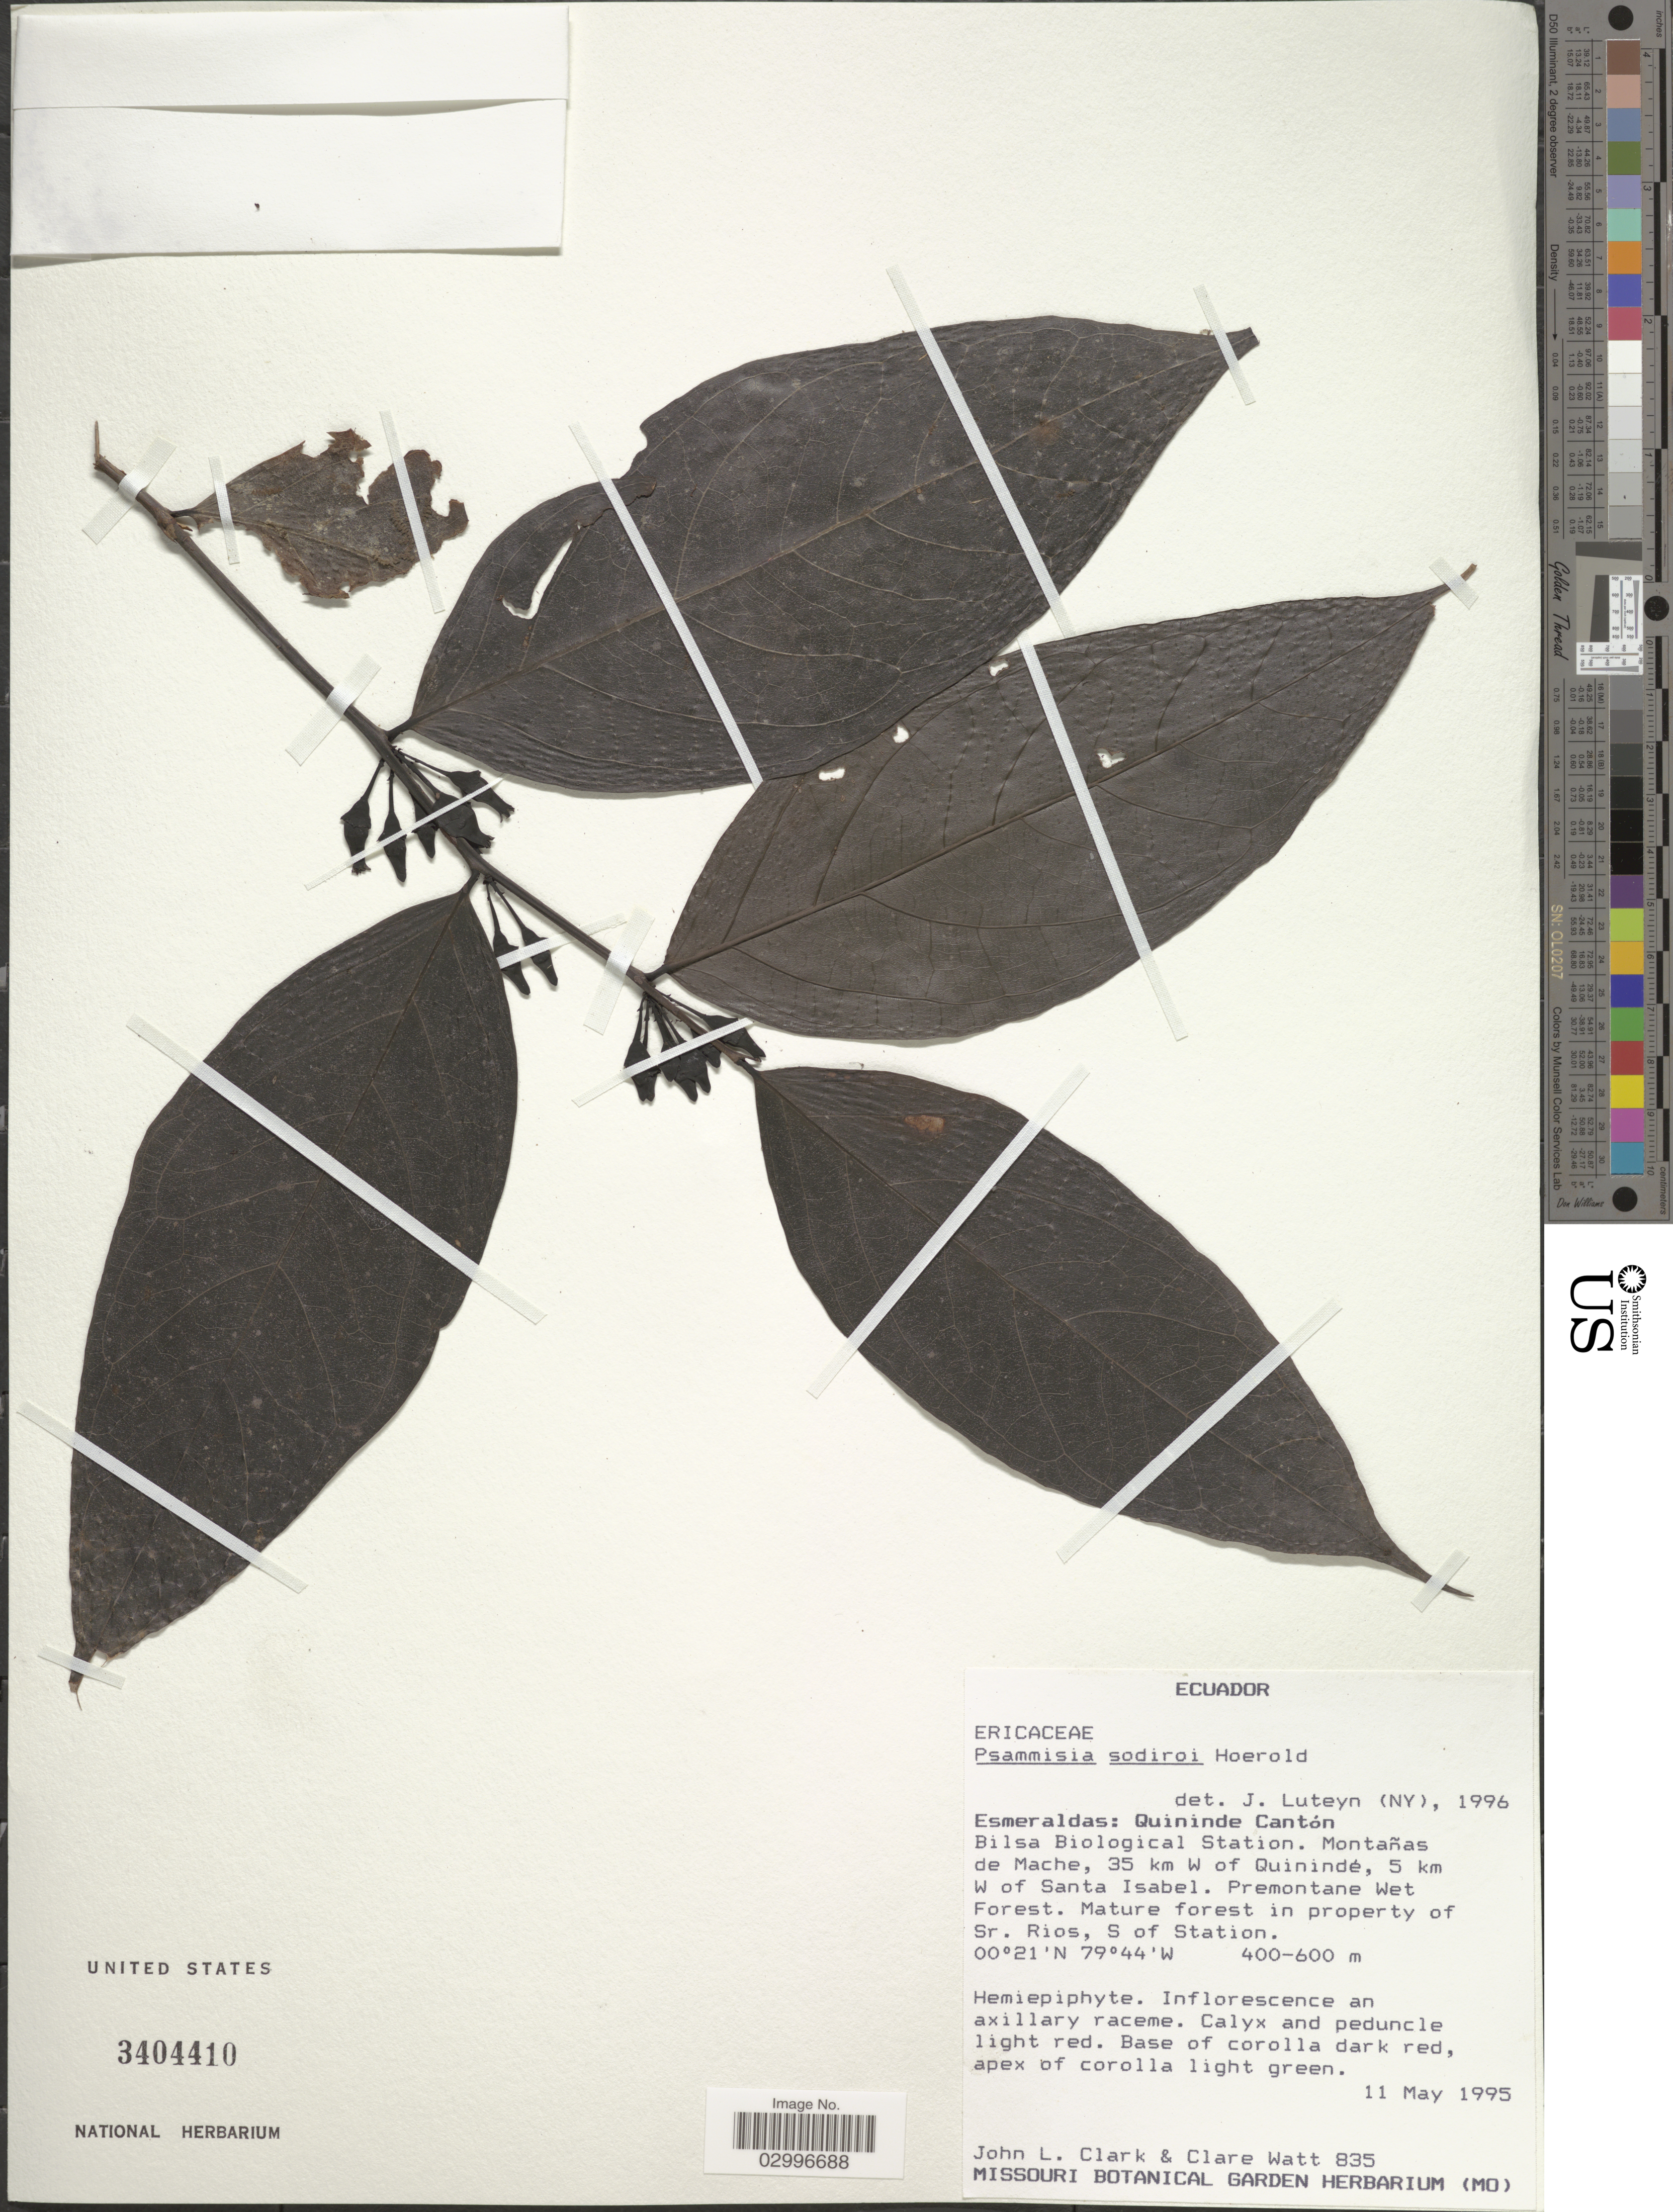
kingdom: Plantae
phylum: Tracheophyta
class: Magnoliopsida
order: Ericales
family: Ericaceae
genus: Psammisia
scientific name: Psammisia sodiroi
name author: Hoerold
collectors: J. L. Clark & C. Watt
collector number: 835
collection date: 1995-05-11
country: Ecuador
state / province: Esmeraldas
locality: Quininde Cantón Bilsa Biological Station. Montañas de Mache, 35 km W of Quinindé, 5 km W of Santa Isabel. Premontane Wet Forest. Mature forest in property of Sr. Rios, S. of Station.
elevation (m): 400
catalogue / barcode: US 3404410